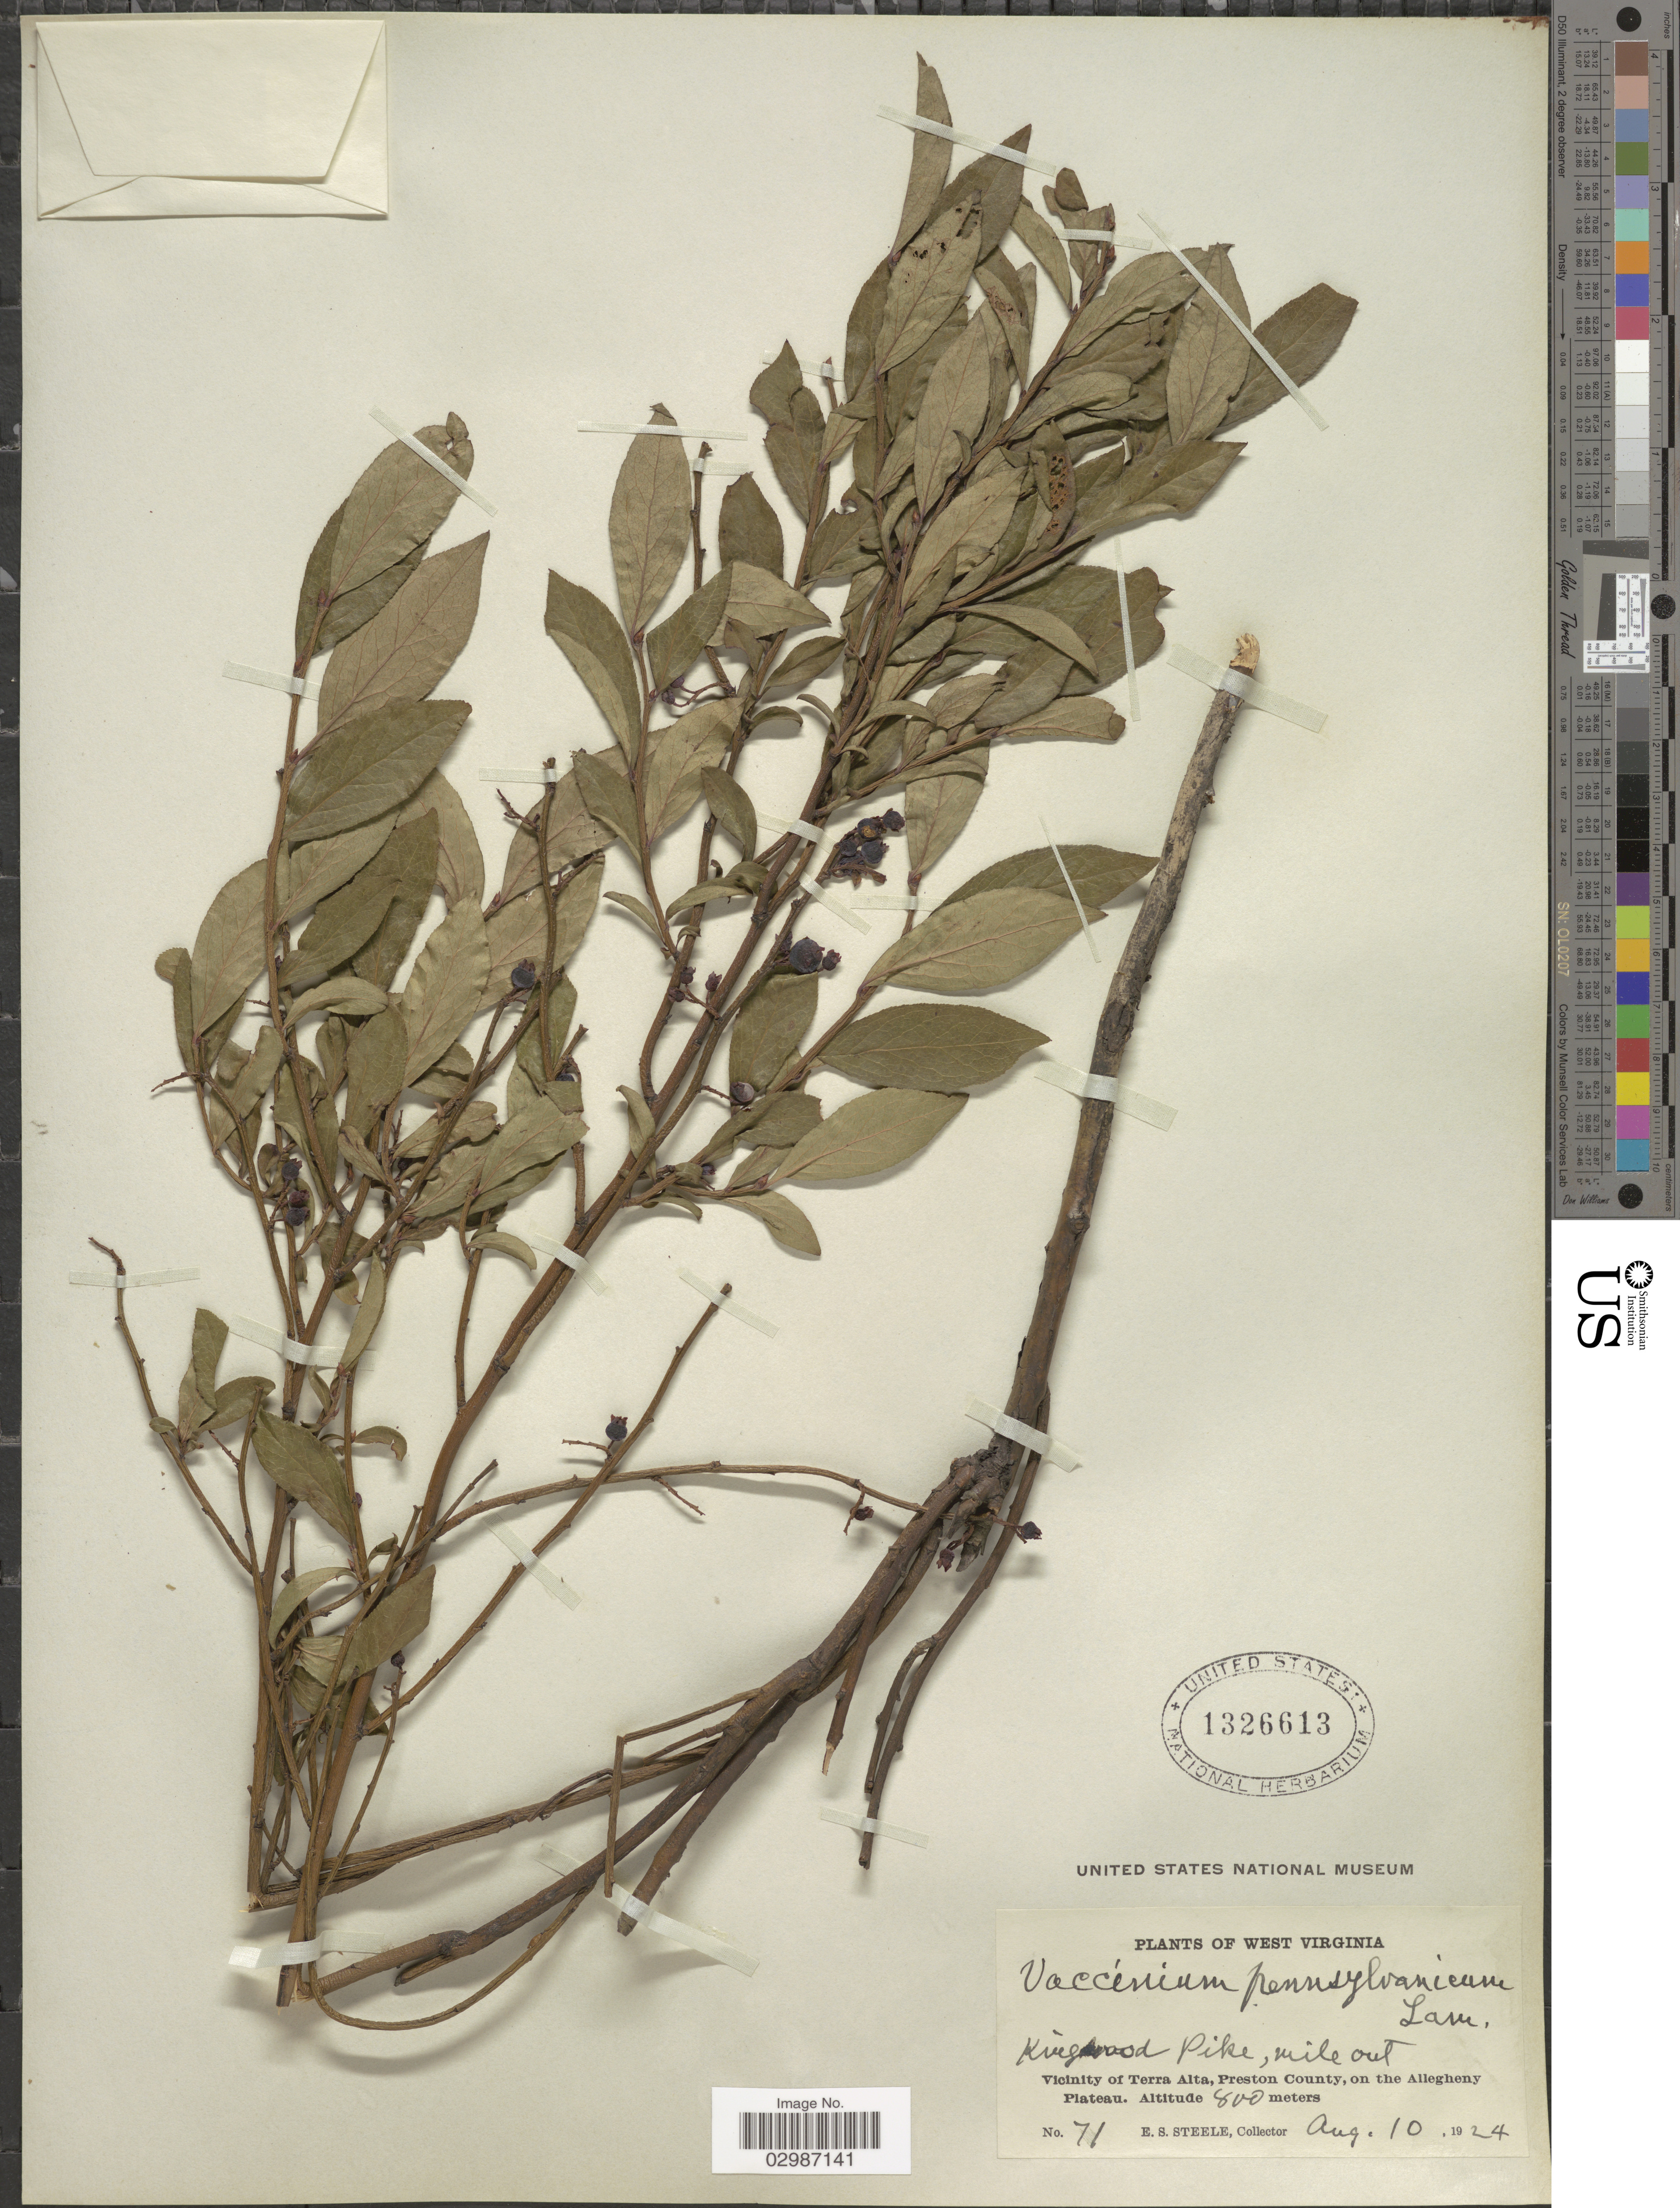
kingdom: Plantae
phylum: Tracheophyta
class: Magnoliopsida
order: Ericales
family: Ericaceae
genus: Vaccinium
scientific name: Vaccinium angustifolium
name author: Aiton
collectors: E. Steele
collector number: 71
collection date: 1924-08-10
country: United States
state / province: West Virginia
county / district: Preston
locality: Kingwood Pike, mile out. Vicinity of Terra Alta, Preston County, on the Allegheny Plateau.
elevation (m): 800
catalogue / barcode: US 1326613